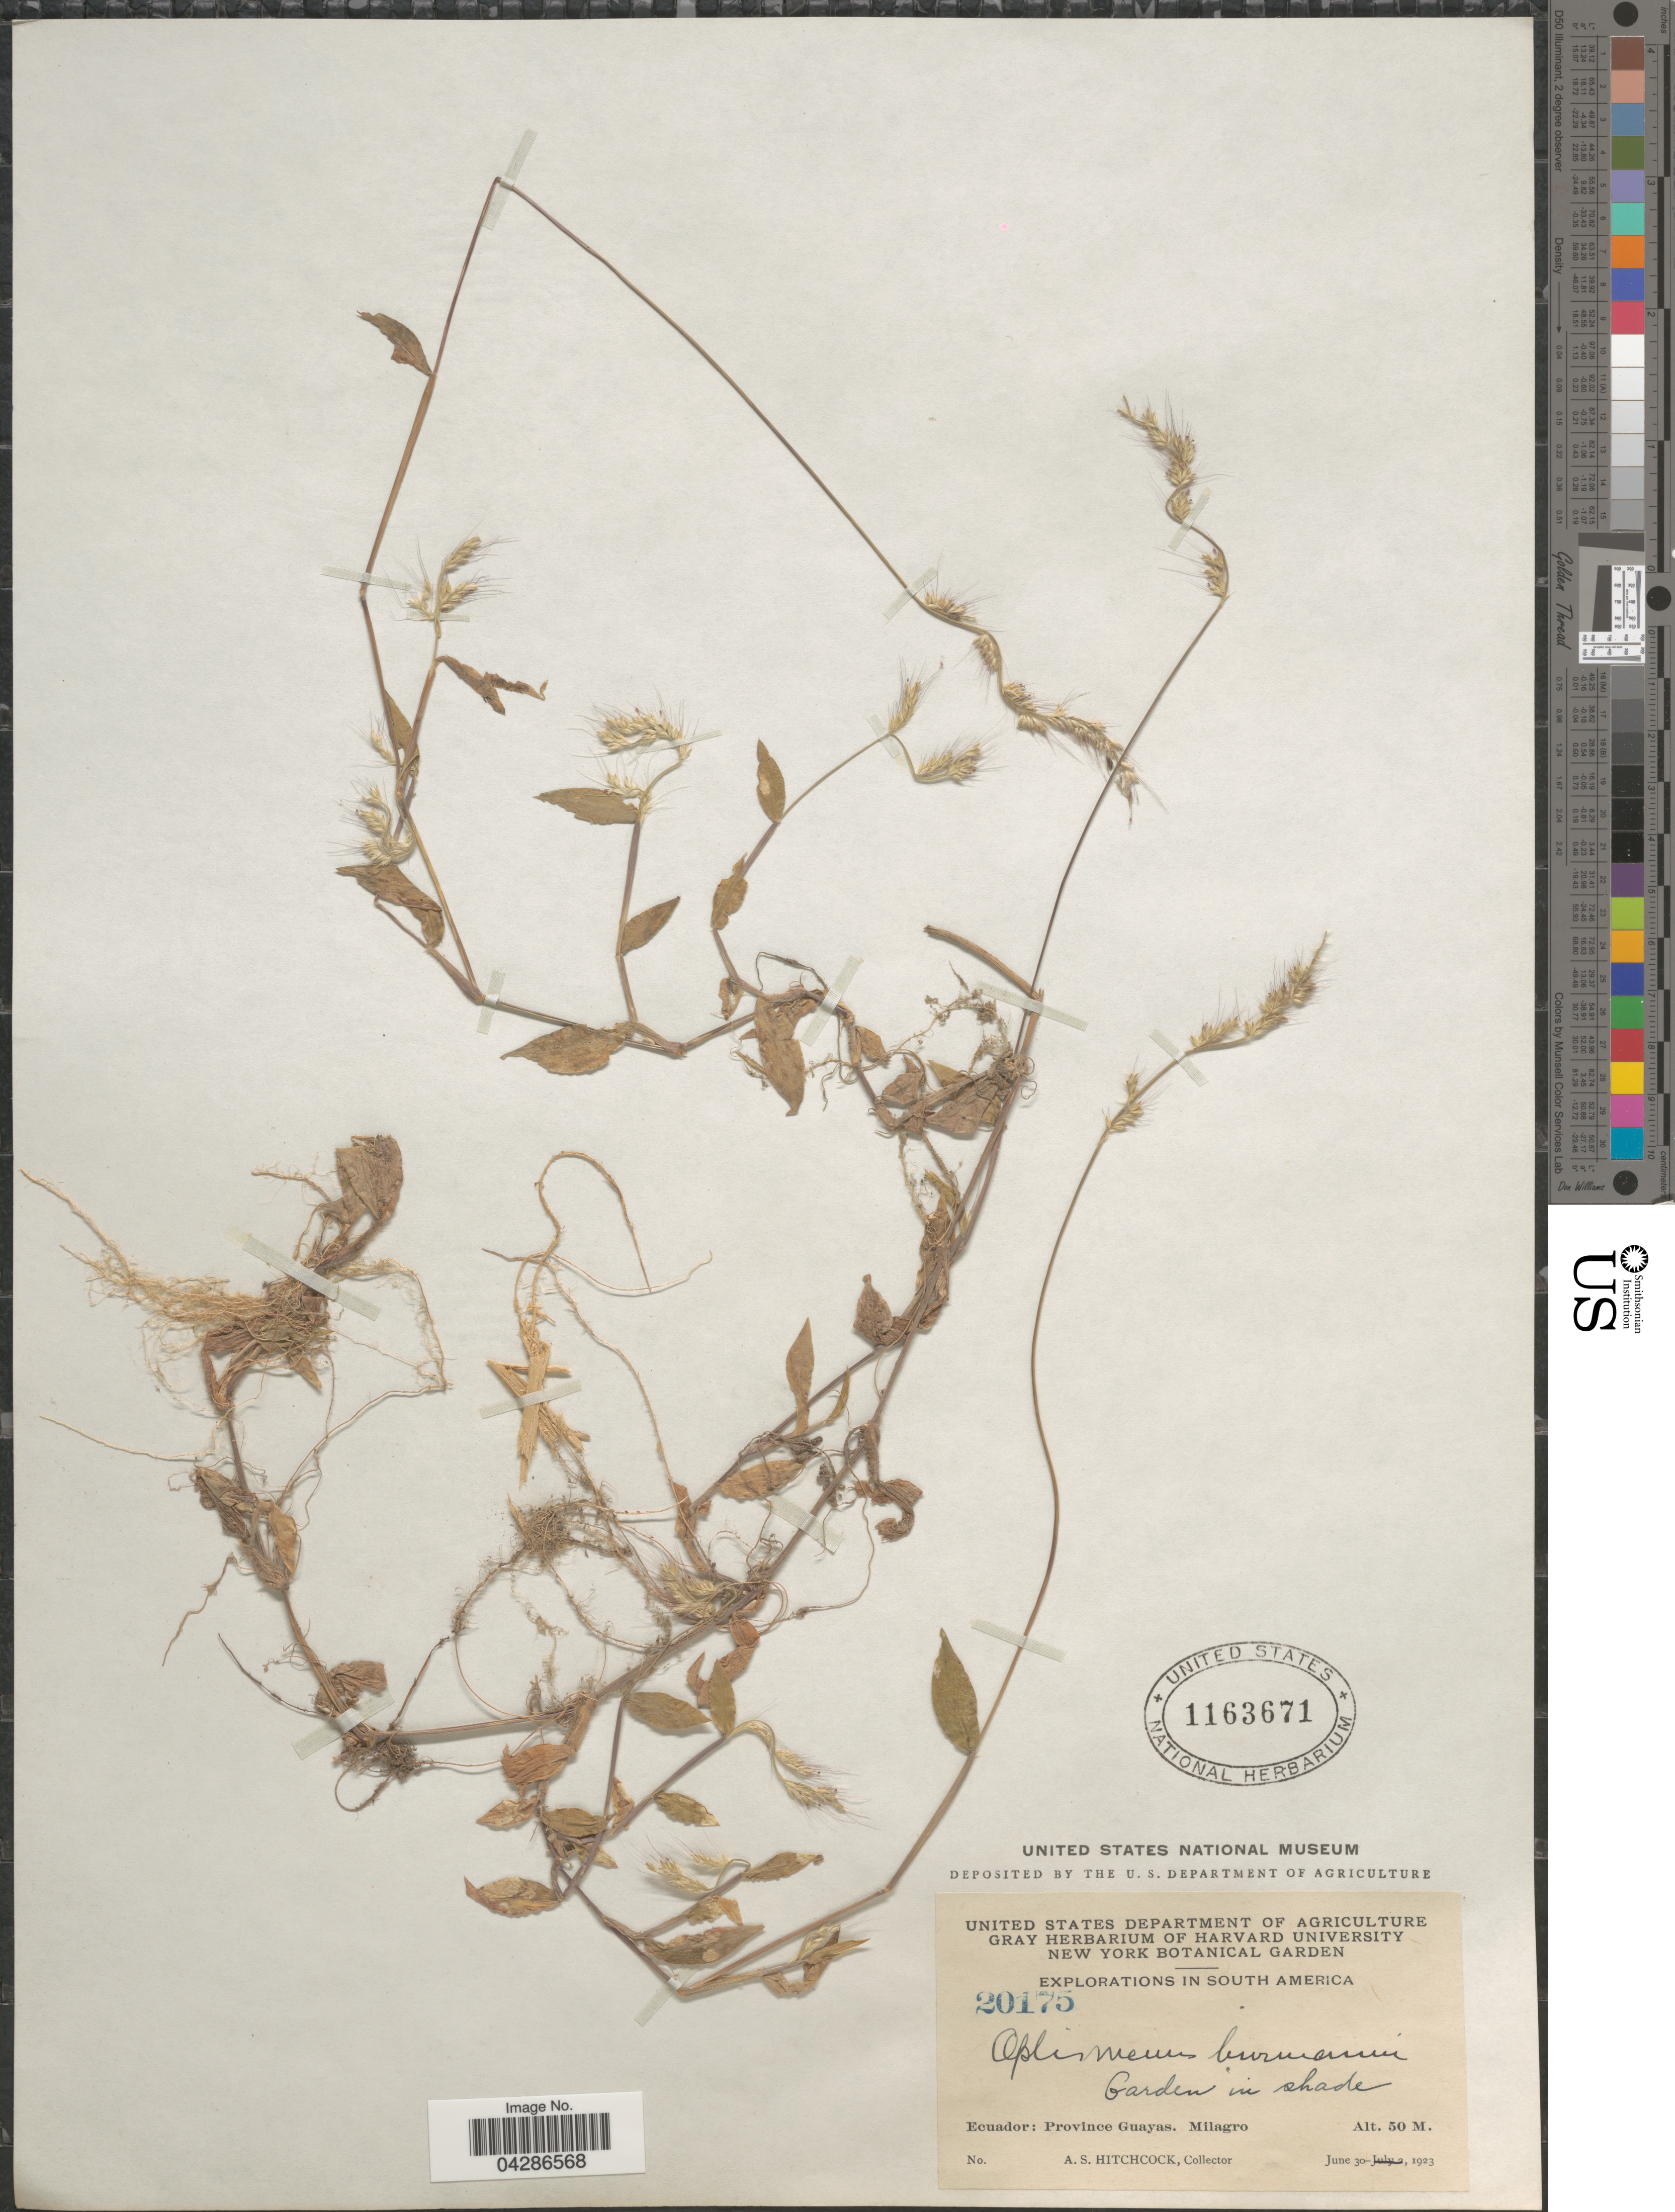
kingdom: Plantae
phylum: Tracheophyta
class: Liliopsida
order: Poales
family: Poaceae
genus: Oplismenus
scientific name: Oplismenus burmannii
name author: (Retz.) P. Beauv.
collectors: A. S. Hitchcock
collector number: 20175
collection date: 1923-06-30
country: Ecuador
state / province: Guayas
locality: Explorations in South America. Milagro.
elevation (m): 50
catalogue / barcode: US 1163671